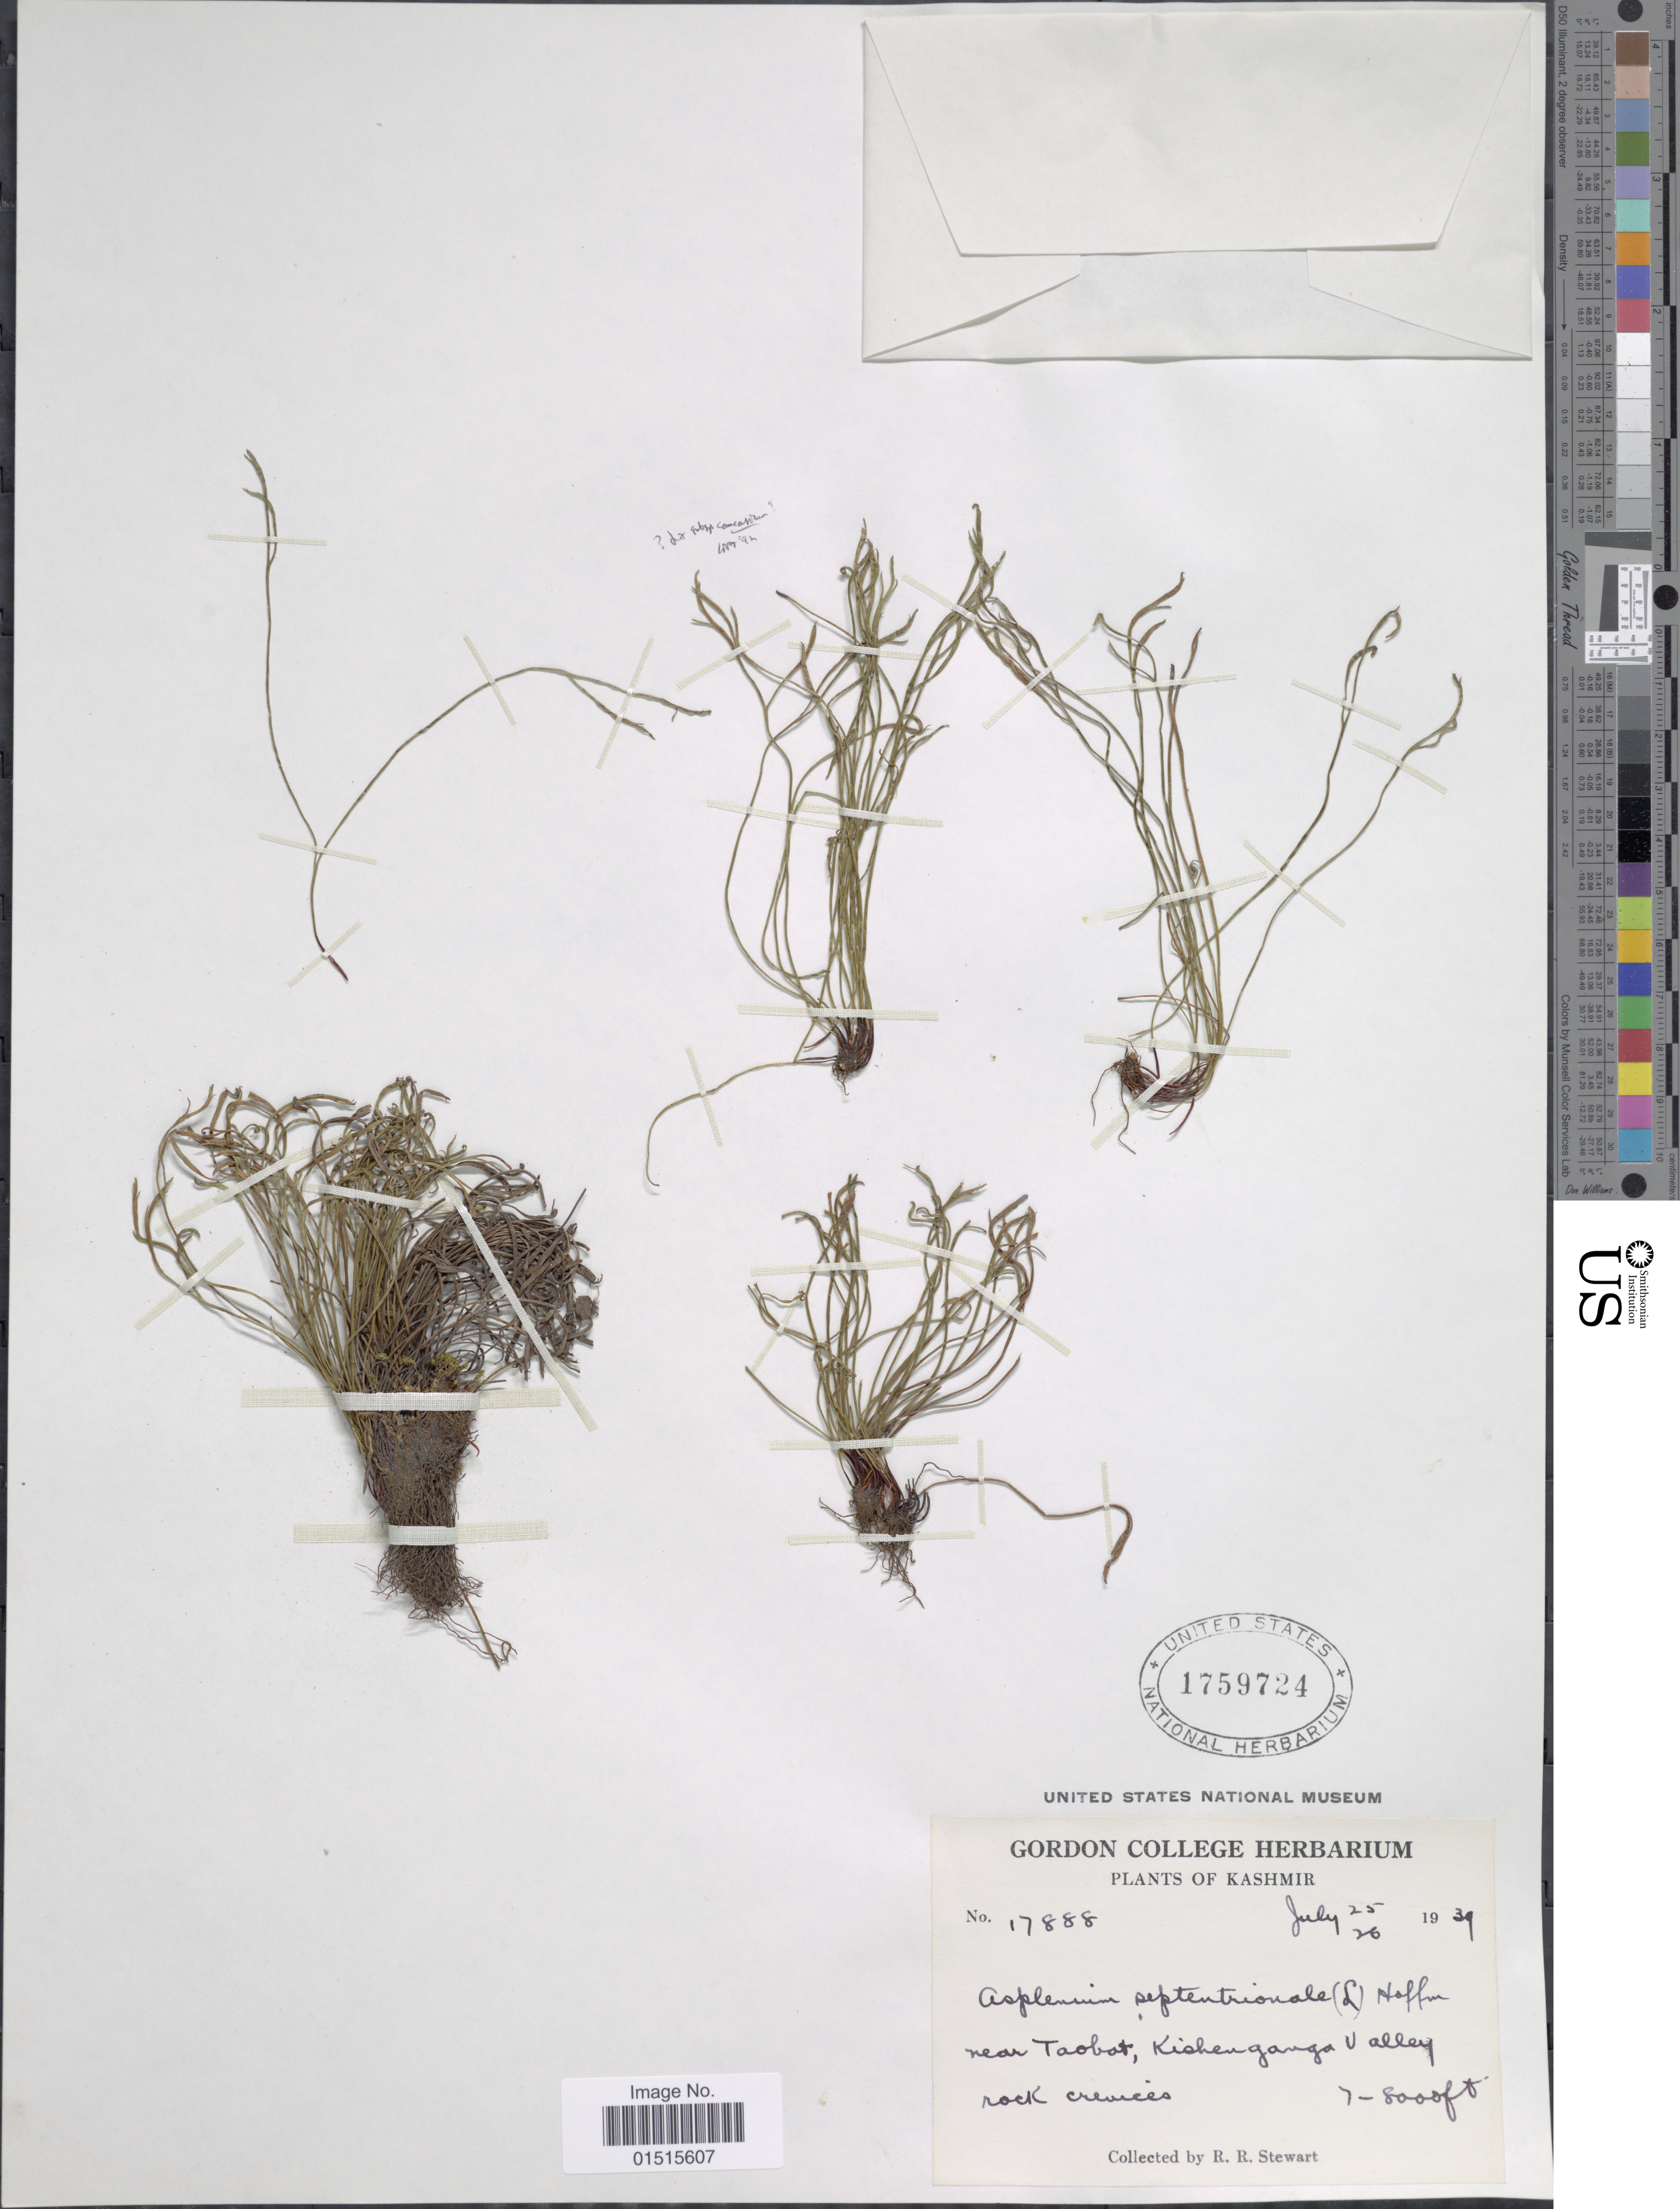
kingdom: Plantae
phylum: Tracheophyta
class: Polypodiopsida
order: Polypodiales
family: Aspleniaceae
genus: Asplenium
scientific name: Asplenium septentrionale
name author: (L.) Hoffm.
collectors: R. R. Stewart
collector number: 17888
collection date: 1939-07-25/1939-07-26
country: Pakistan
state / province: Azad Kashmir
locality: Kashmir, near Taobat, Kishanganga Valley, rock crevices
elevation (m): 2134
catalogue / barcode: US 1759724